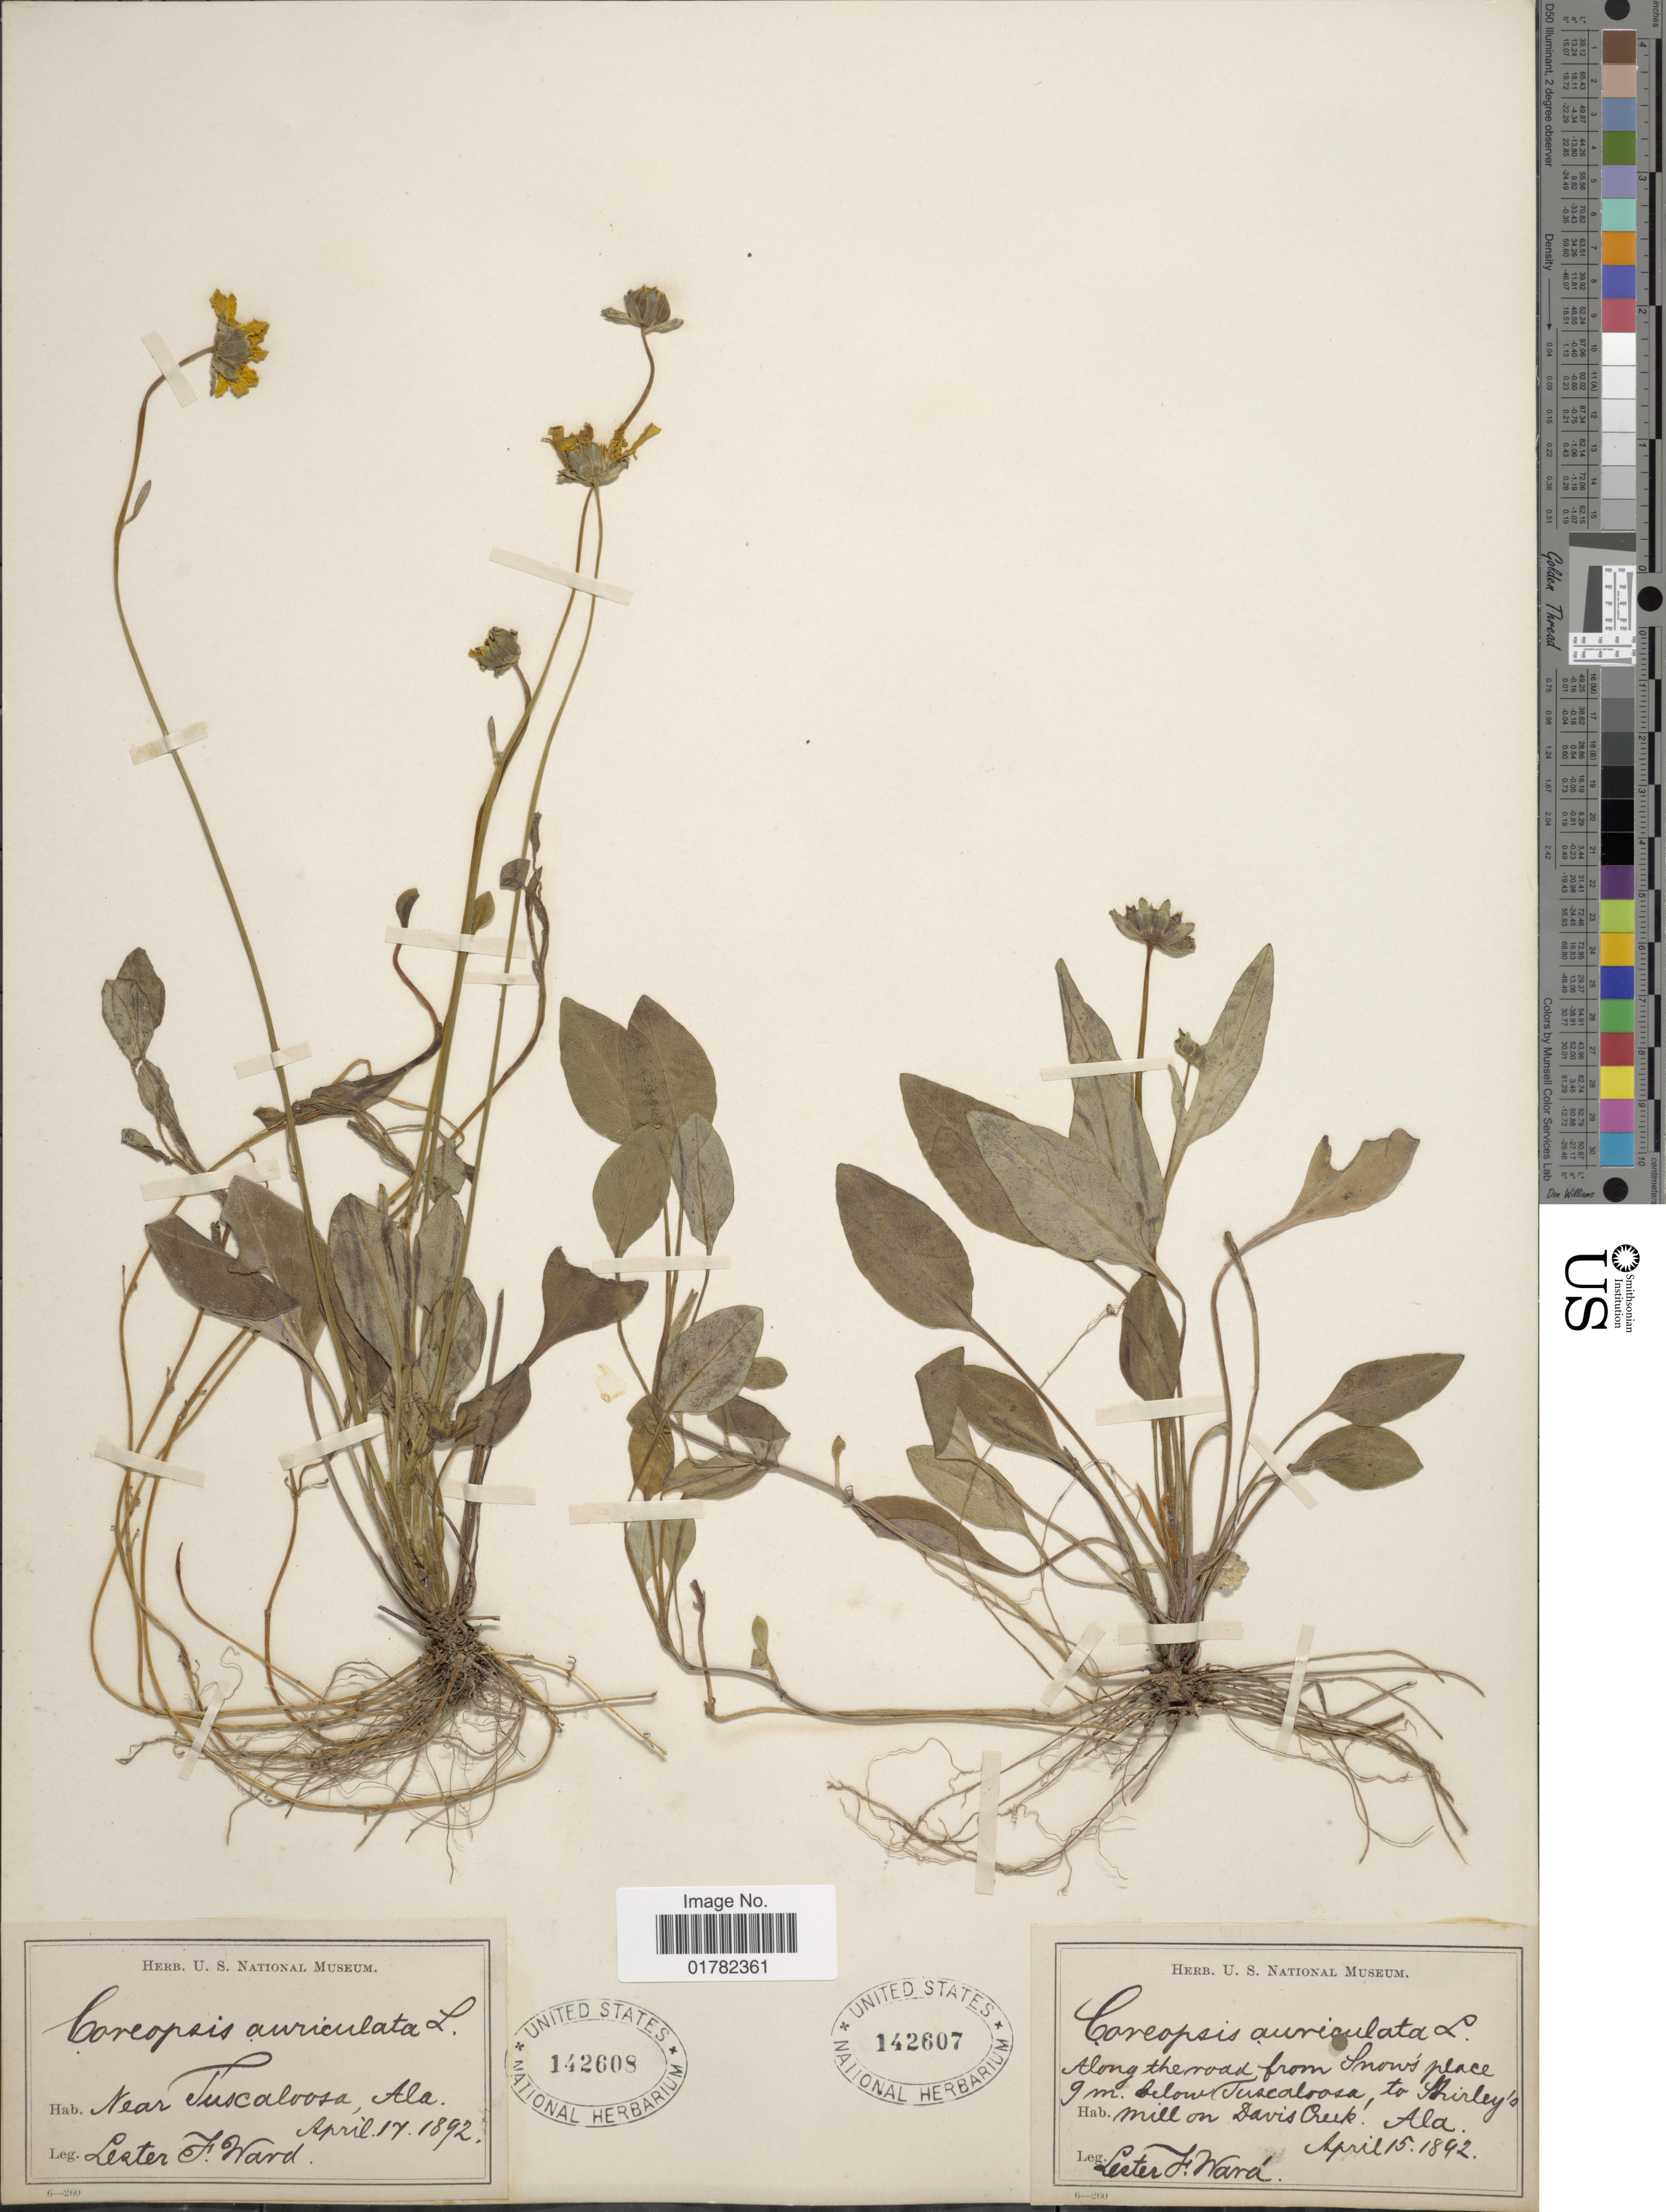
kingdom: Plantae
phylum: Tracheophyta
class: Magnoliopsida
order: Asterales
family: Asteraceae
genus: Coreopsis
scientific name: Coreopsis auriculata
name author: L.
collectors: L. F. Ward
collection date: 1892-04-17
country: United States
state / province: Alabama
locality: Near Tuscaloosa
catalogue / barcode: US 142608-2